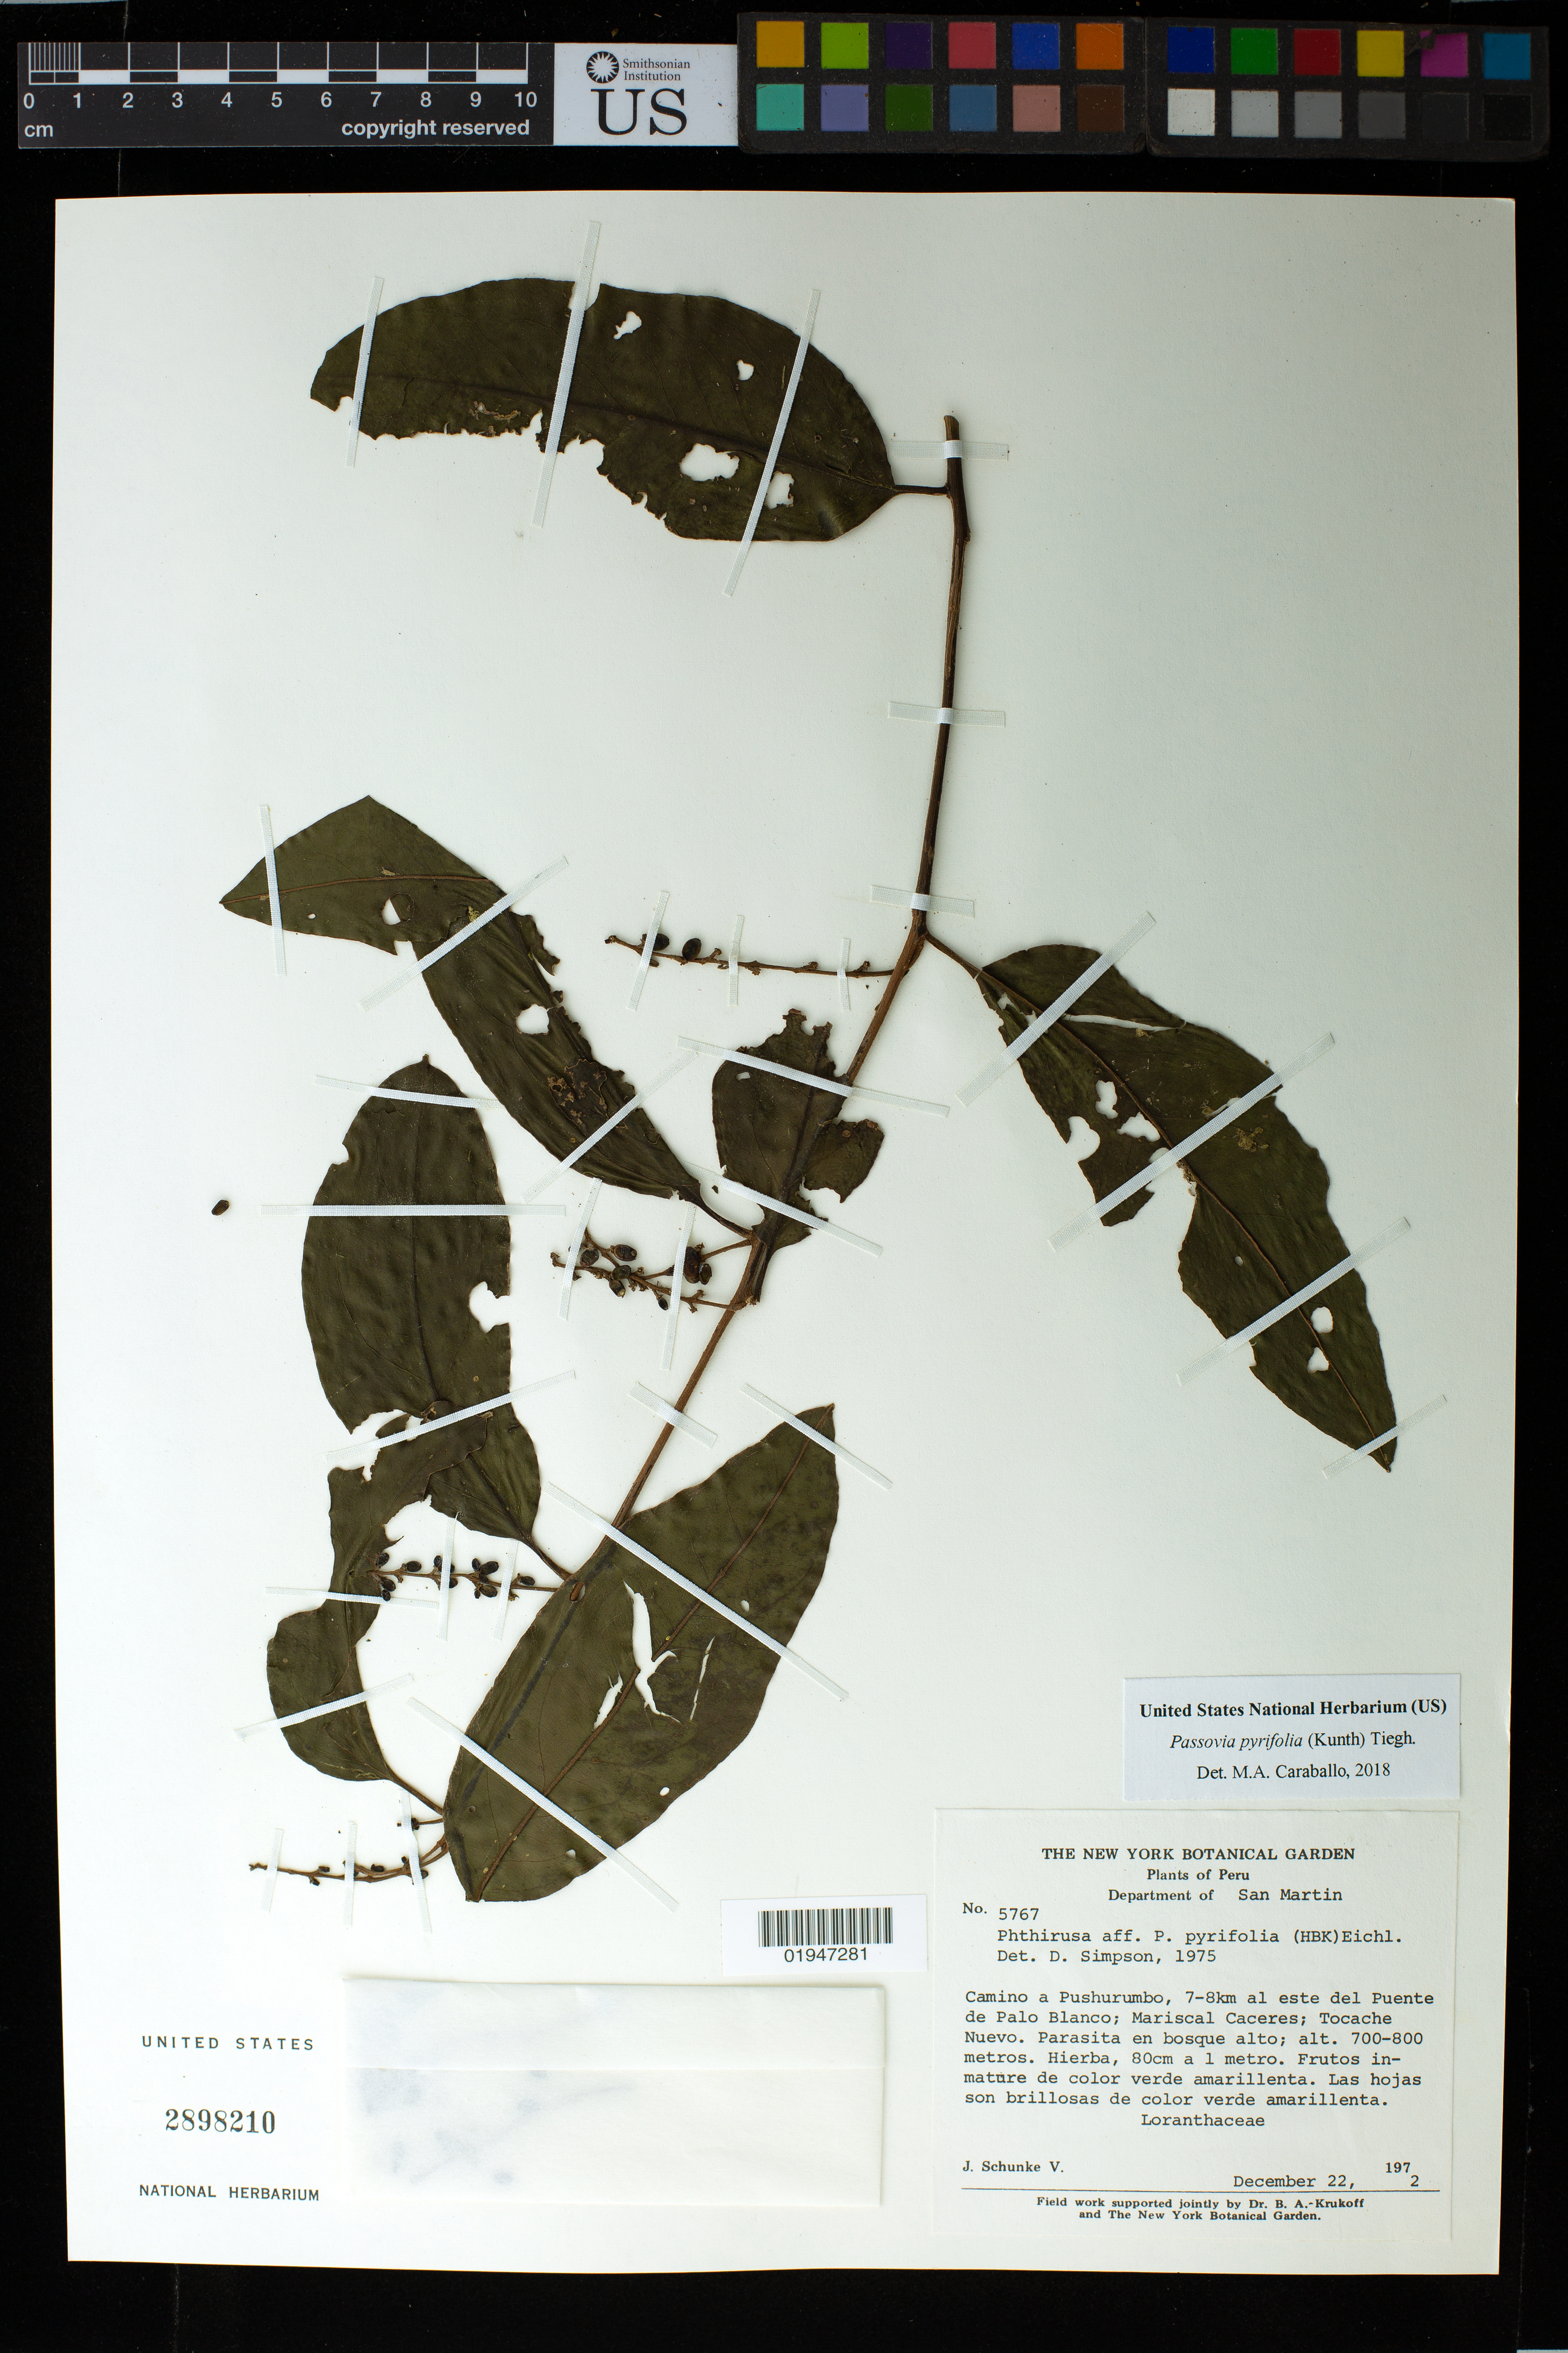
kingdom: Plantae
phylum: Tracheophyta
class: Magnoliopsida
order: Santalales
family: Loranthaceae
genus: Passovia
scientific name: Passovia pyrifolia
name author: (Kunth) Tiegh.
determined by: Caraballo-Ortiz, Marcos A., (MISS), University of Mississippi (UNITED STATES)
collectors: J. Schunke-Vigo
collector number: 5767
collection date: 1972-12-22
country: Peru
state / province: San Martín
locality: Camino a Pushurumbo, 7-8 km al este del Puente de Palo Blanco; Mariscal Caceres; Tocache Nuevo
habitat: Parasita en bosque alto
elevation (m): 700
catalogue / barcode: US 2898210